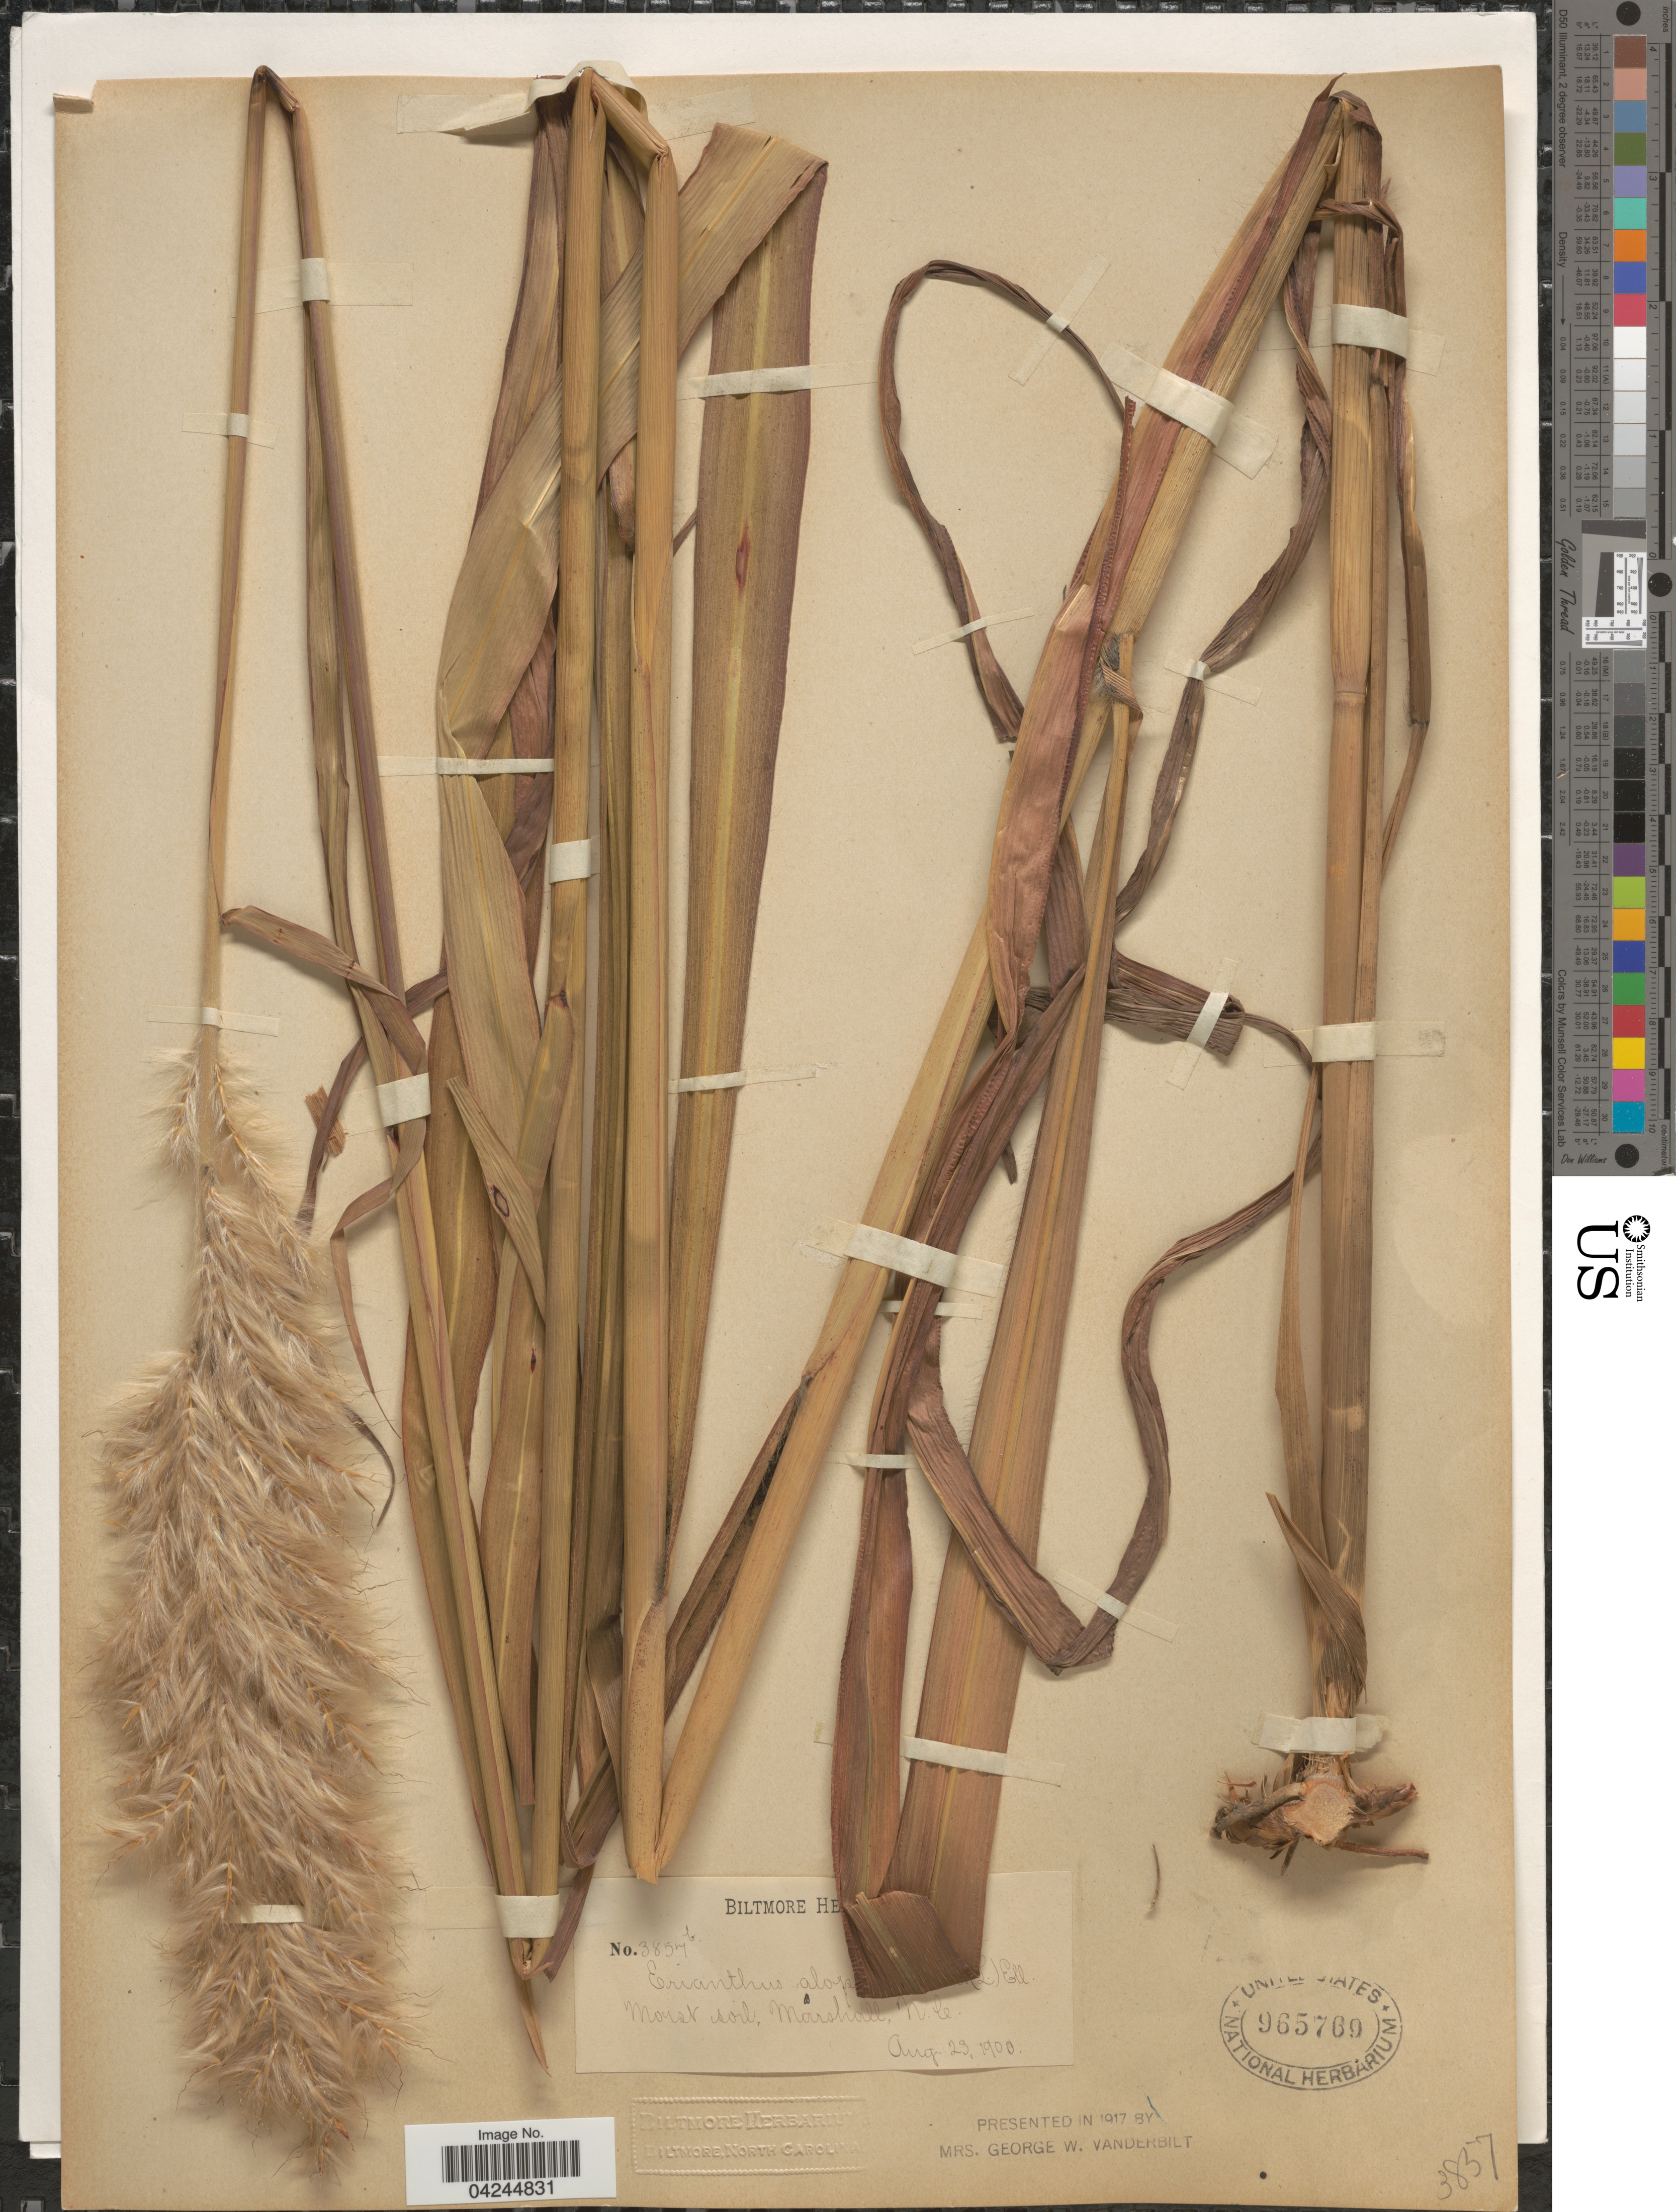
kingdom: Plantae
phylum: Tracheophyta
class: Liliopsida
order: Poales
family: Poaceae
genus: Erianthus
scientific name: Erianthus alopecuroides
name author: Elliott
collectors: ex herb. Biltmore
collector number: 3857b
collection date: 1900-08-23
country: United States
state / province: North Carolina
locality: Moist soil, Marshall.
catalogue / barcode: US 965769